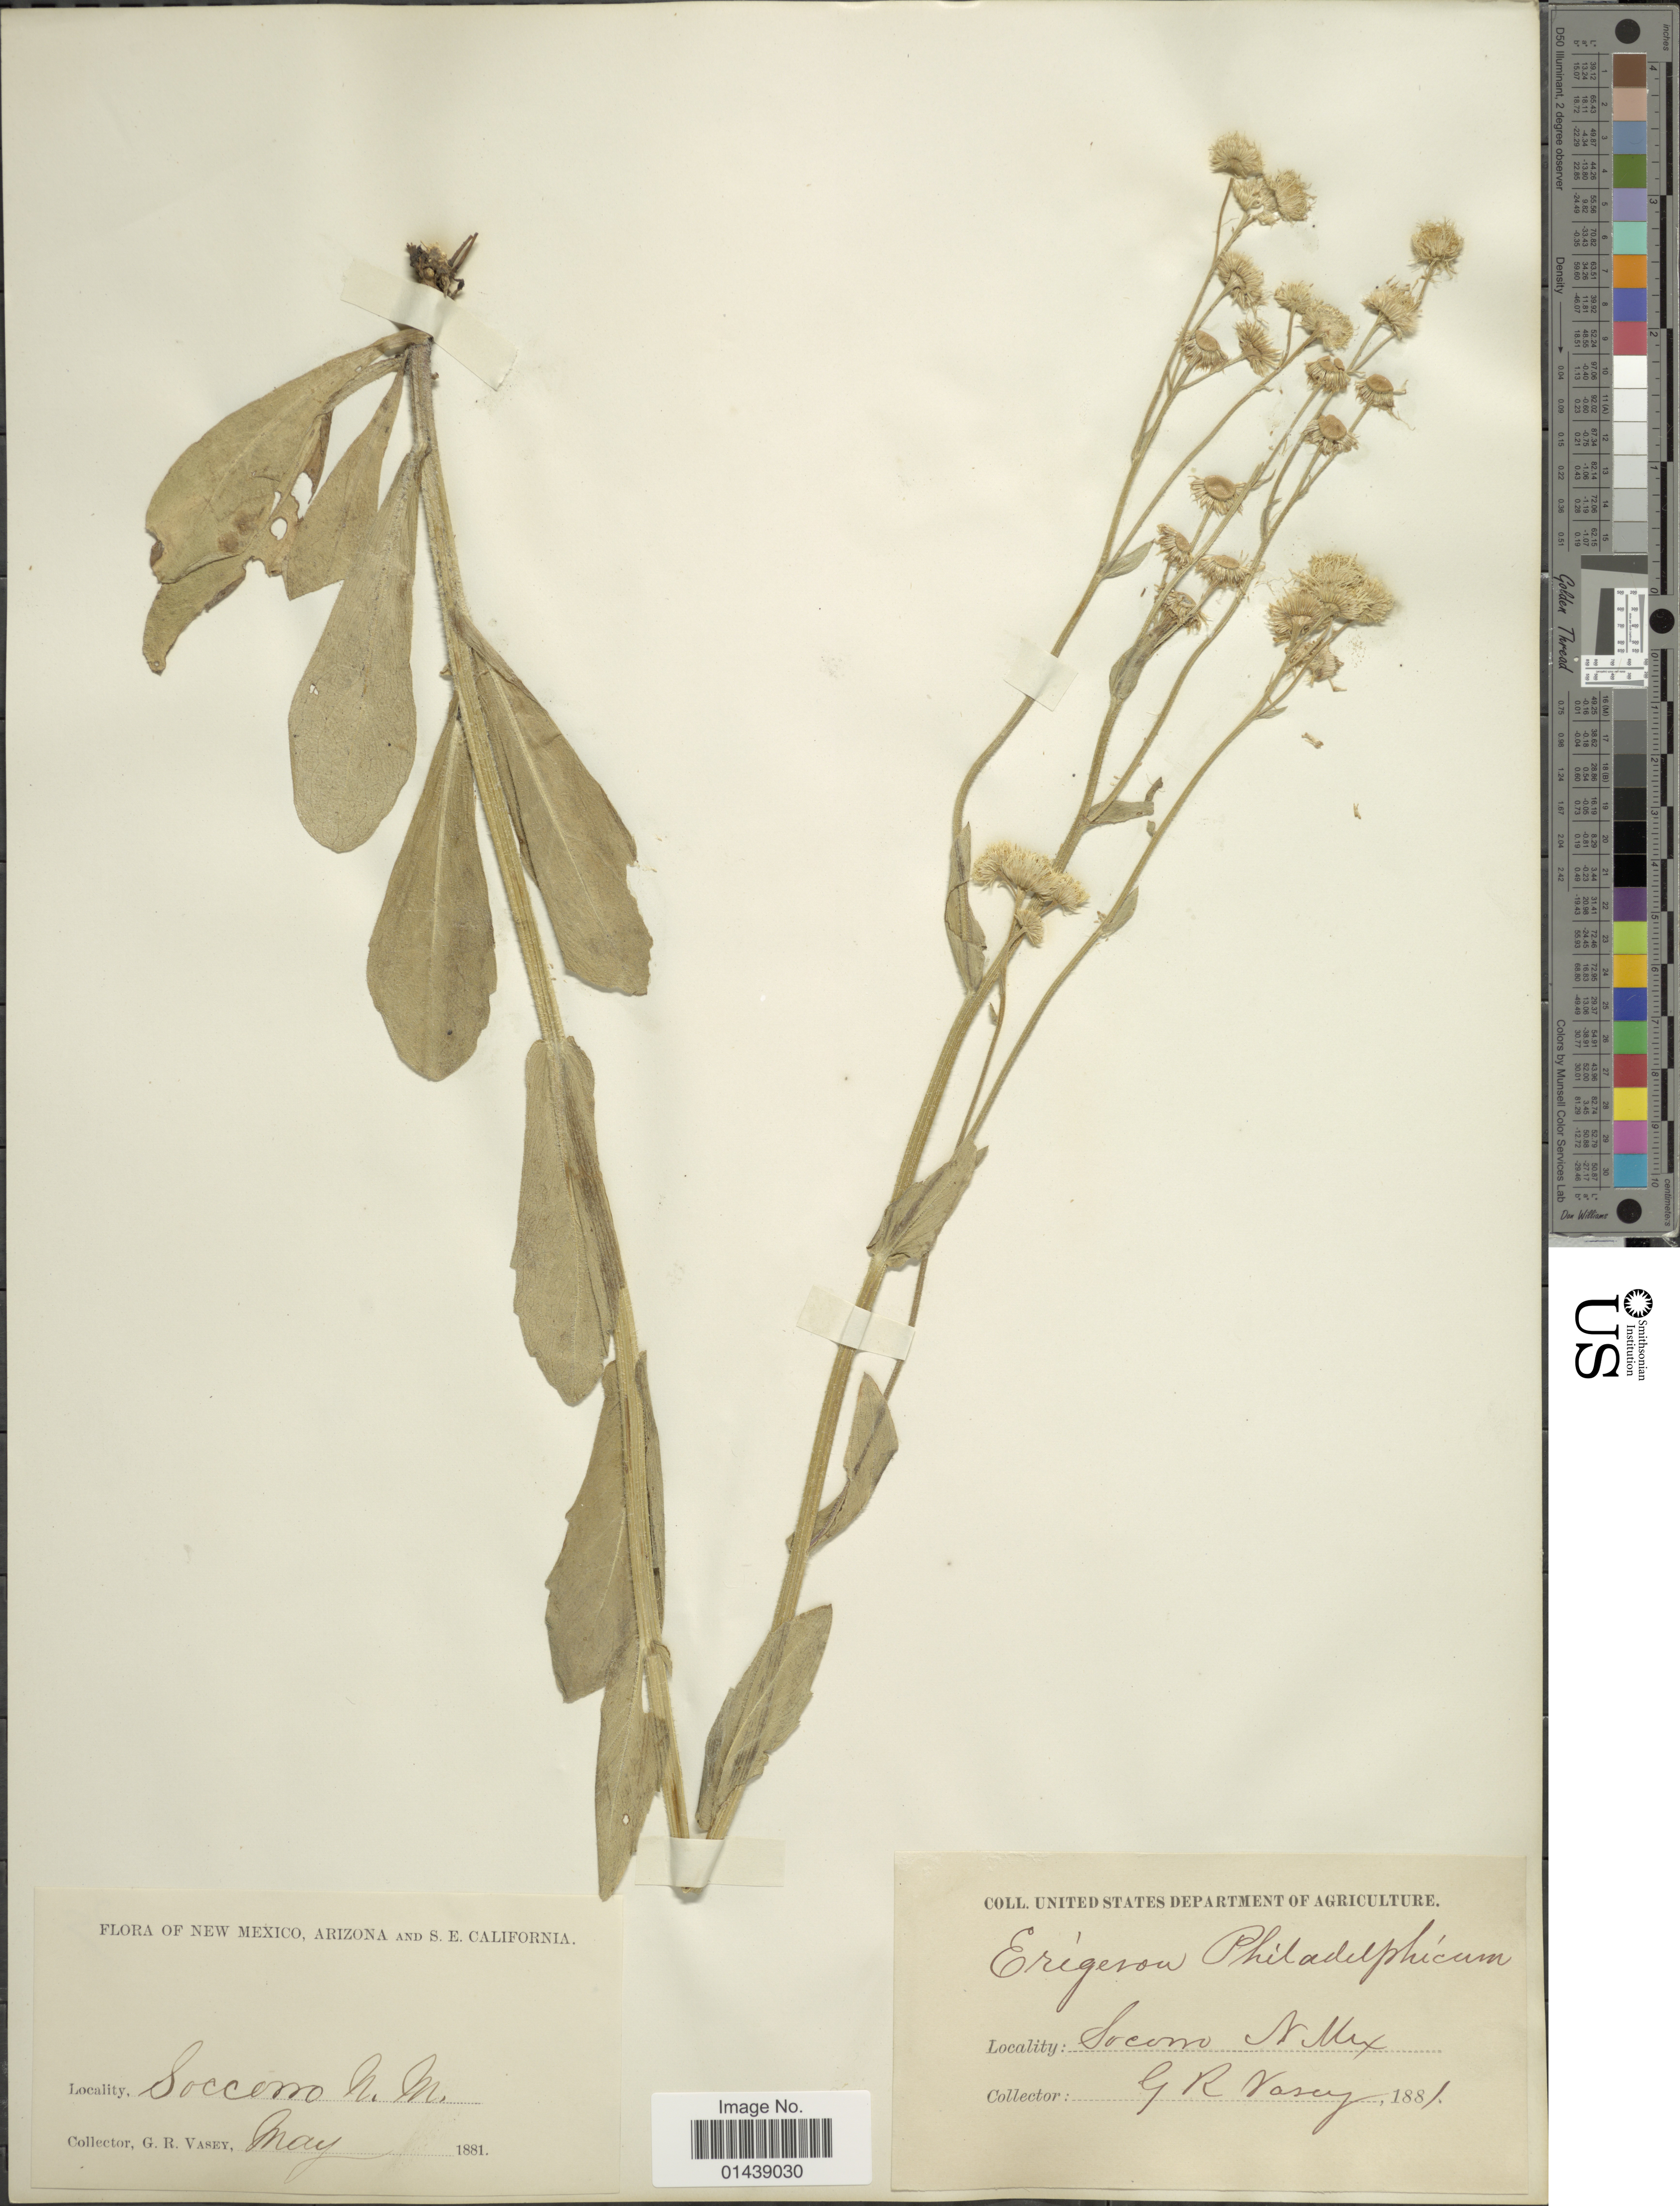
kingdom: Plantae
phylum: Tracheophyta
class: Magnoliopsida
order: Asterales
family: Asteraceae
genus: Erigeron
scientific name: Erigeron philadelphicus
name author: L.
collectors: G. R. Vasey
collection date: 1881-05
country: United States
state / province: New Mexico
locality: Soccorro